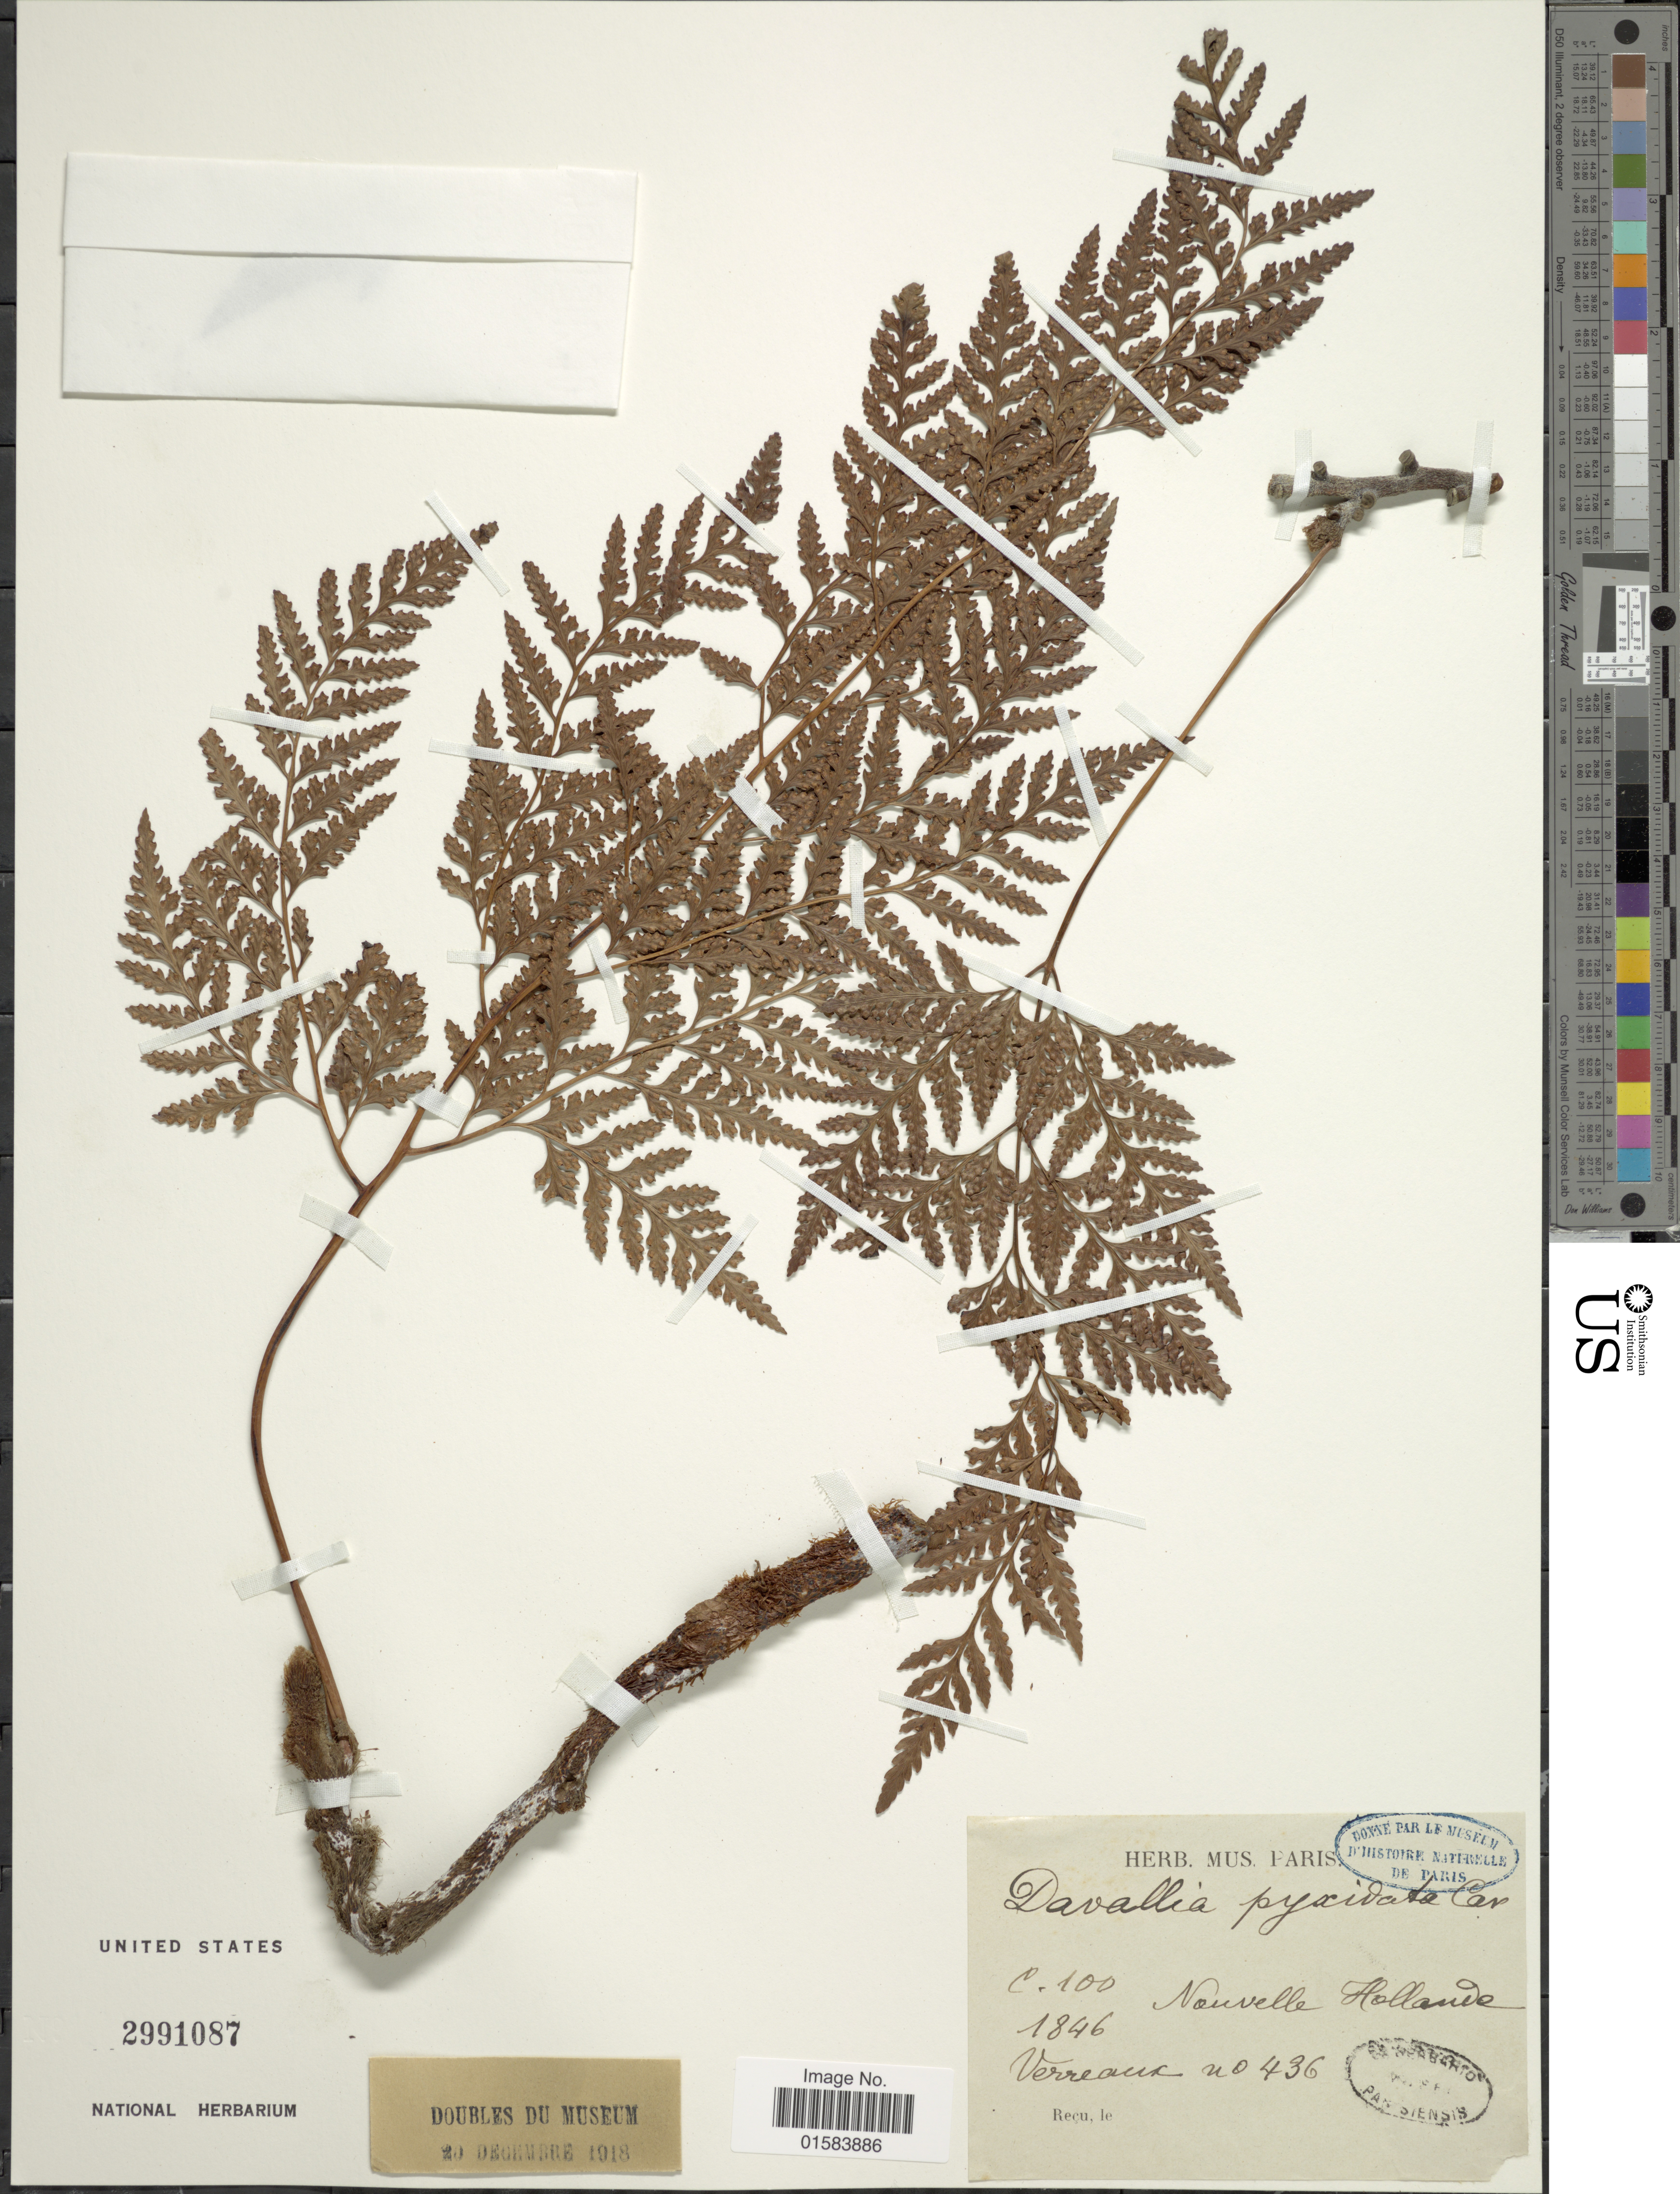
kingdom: Plantae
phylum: Tracheophyta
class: Polypodiopsida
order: Polypodiales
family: Davalliaceae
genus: Davallia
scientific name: Davallia solida var. pyxidata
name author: (Cav.) Noot.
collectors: Verreaux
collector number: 436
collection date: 1846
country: Australia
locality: Nouvelle Hollande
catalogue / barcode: US 2991087